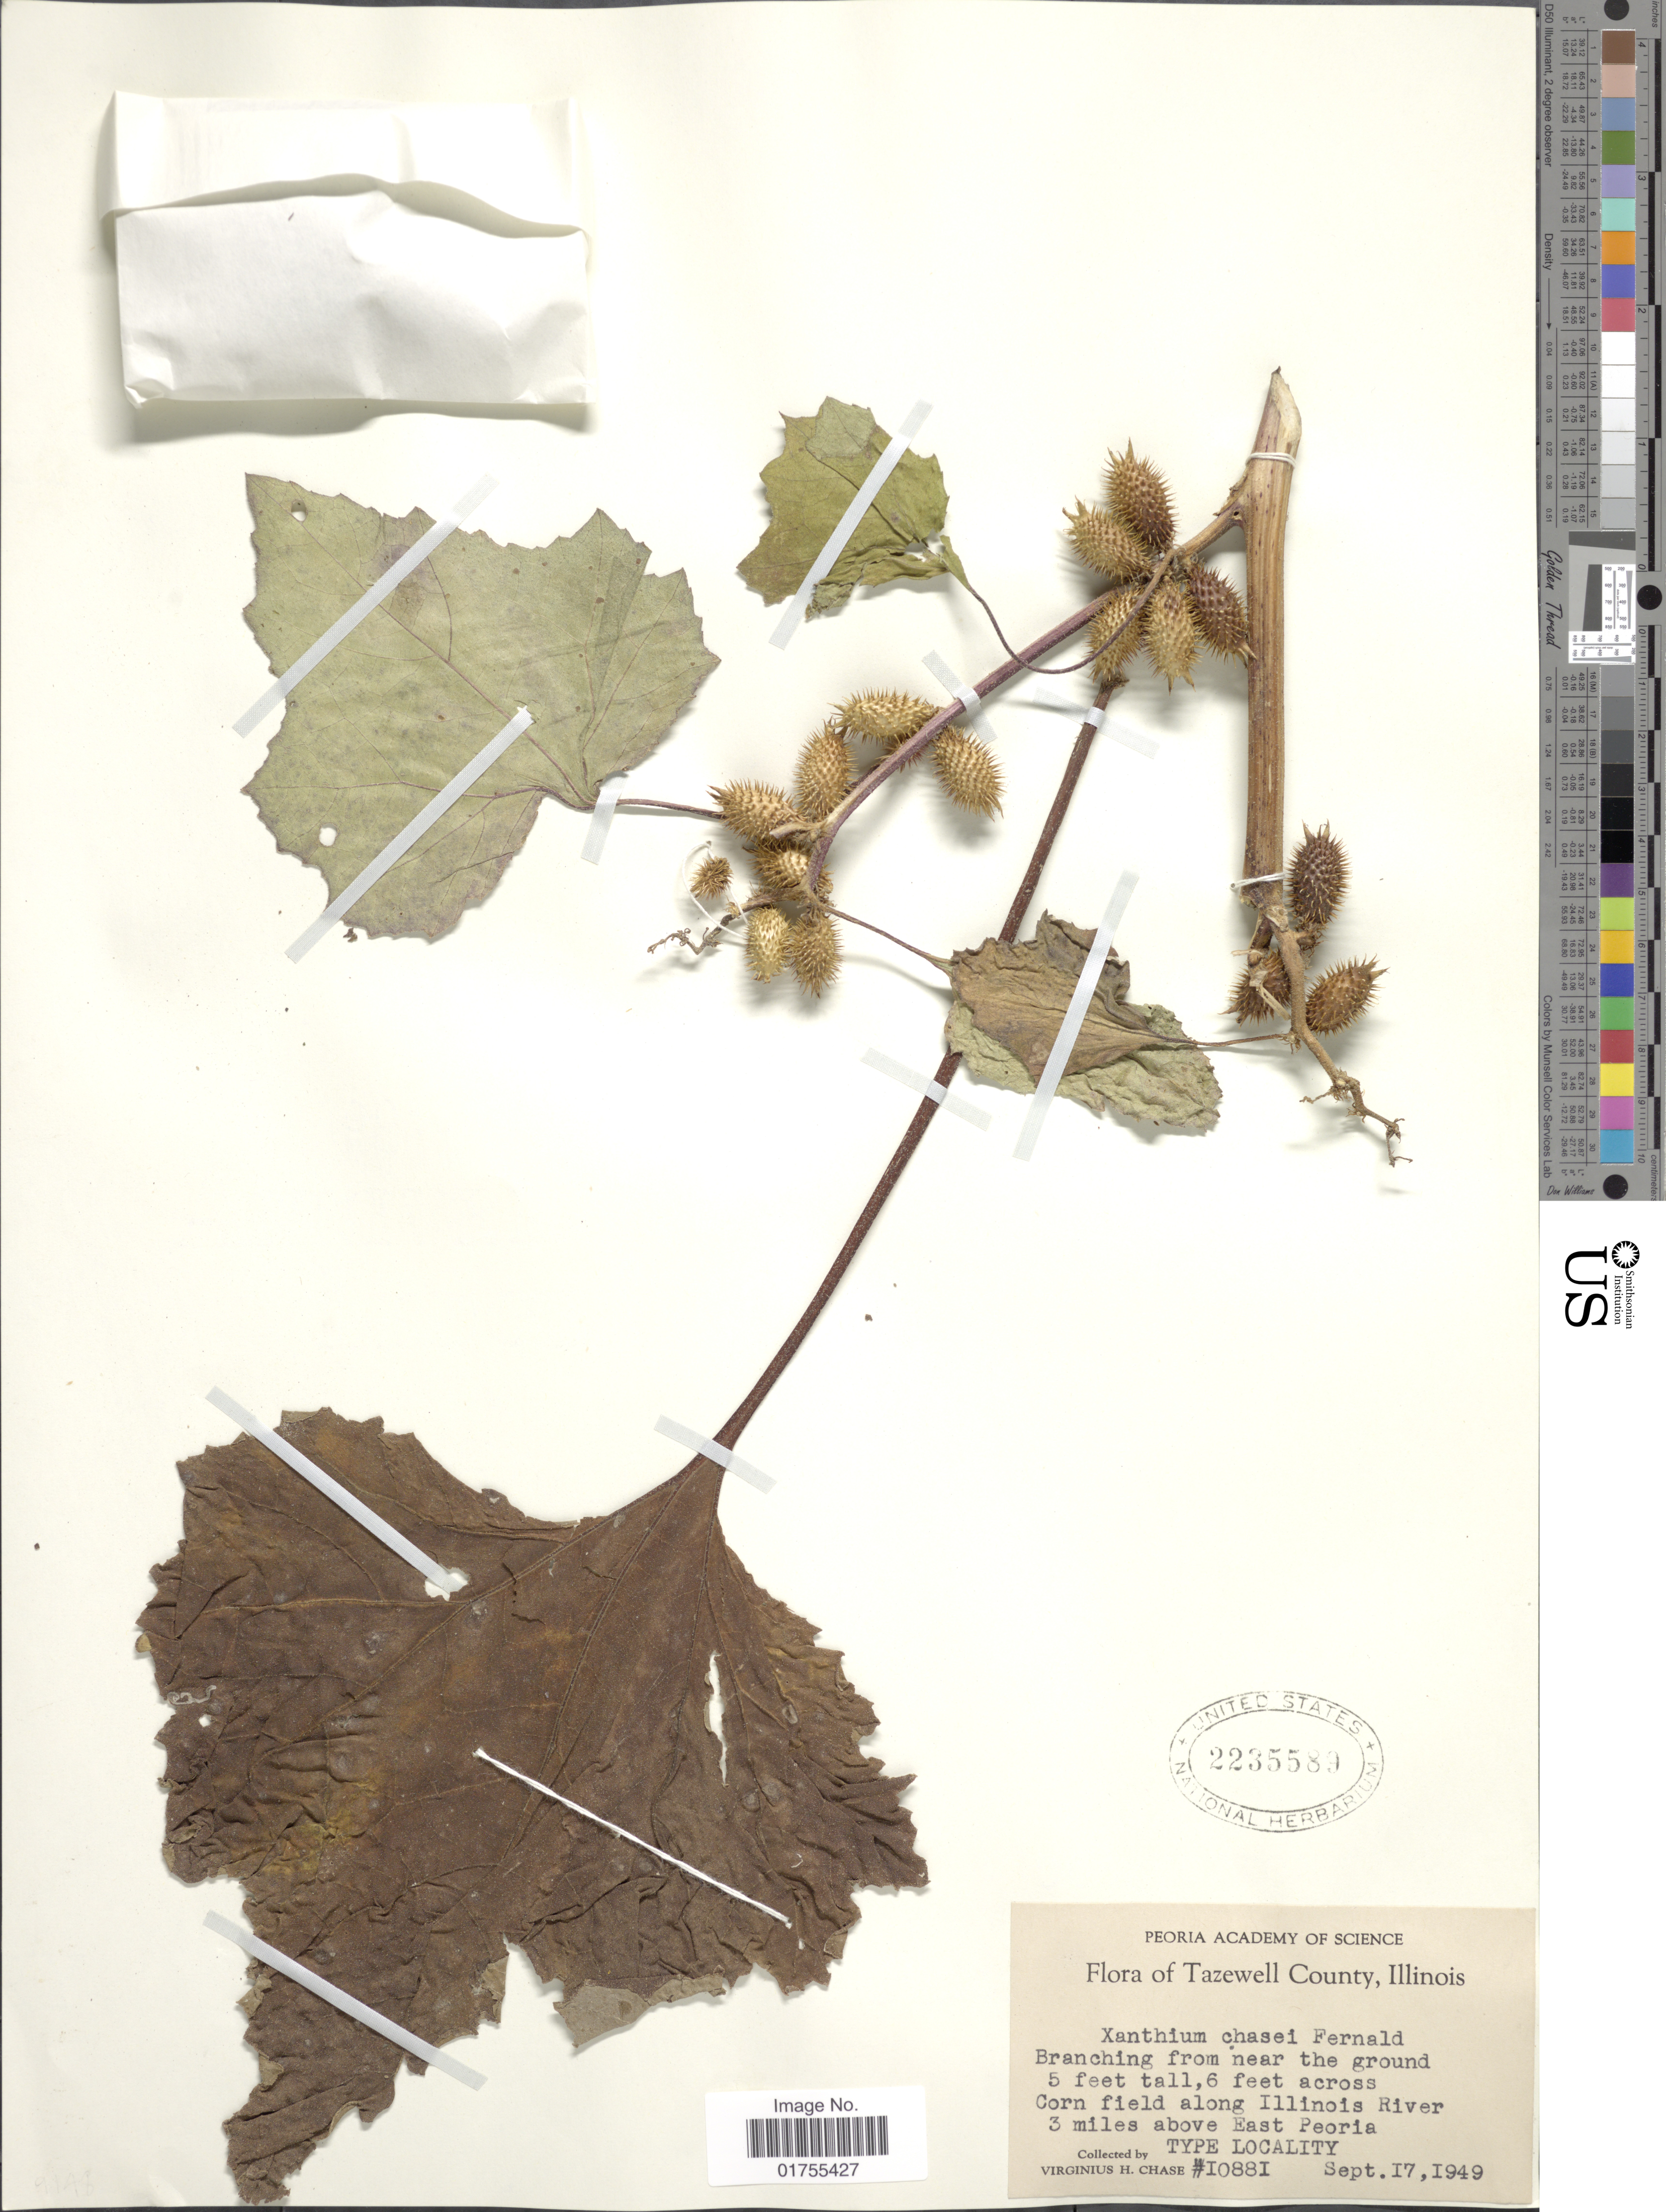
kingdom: Plantae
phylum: Tracheophyta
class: Magnoliopsida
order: Asterales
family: Asteraceae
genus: Xanthium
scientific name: Xanthium strumarium var. glabratum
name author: Mill.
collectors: V. H. Chase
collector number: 10881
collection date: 1949-09-17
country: United States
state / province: Illinois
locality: Tazewell County, Corn field along Illinois River, 3 miles above East Peoria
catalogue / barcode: US 2235589